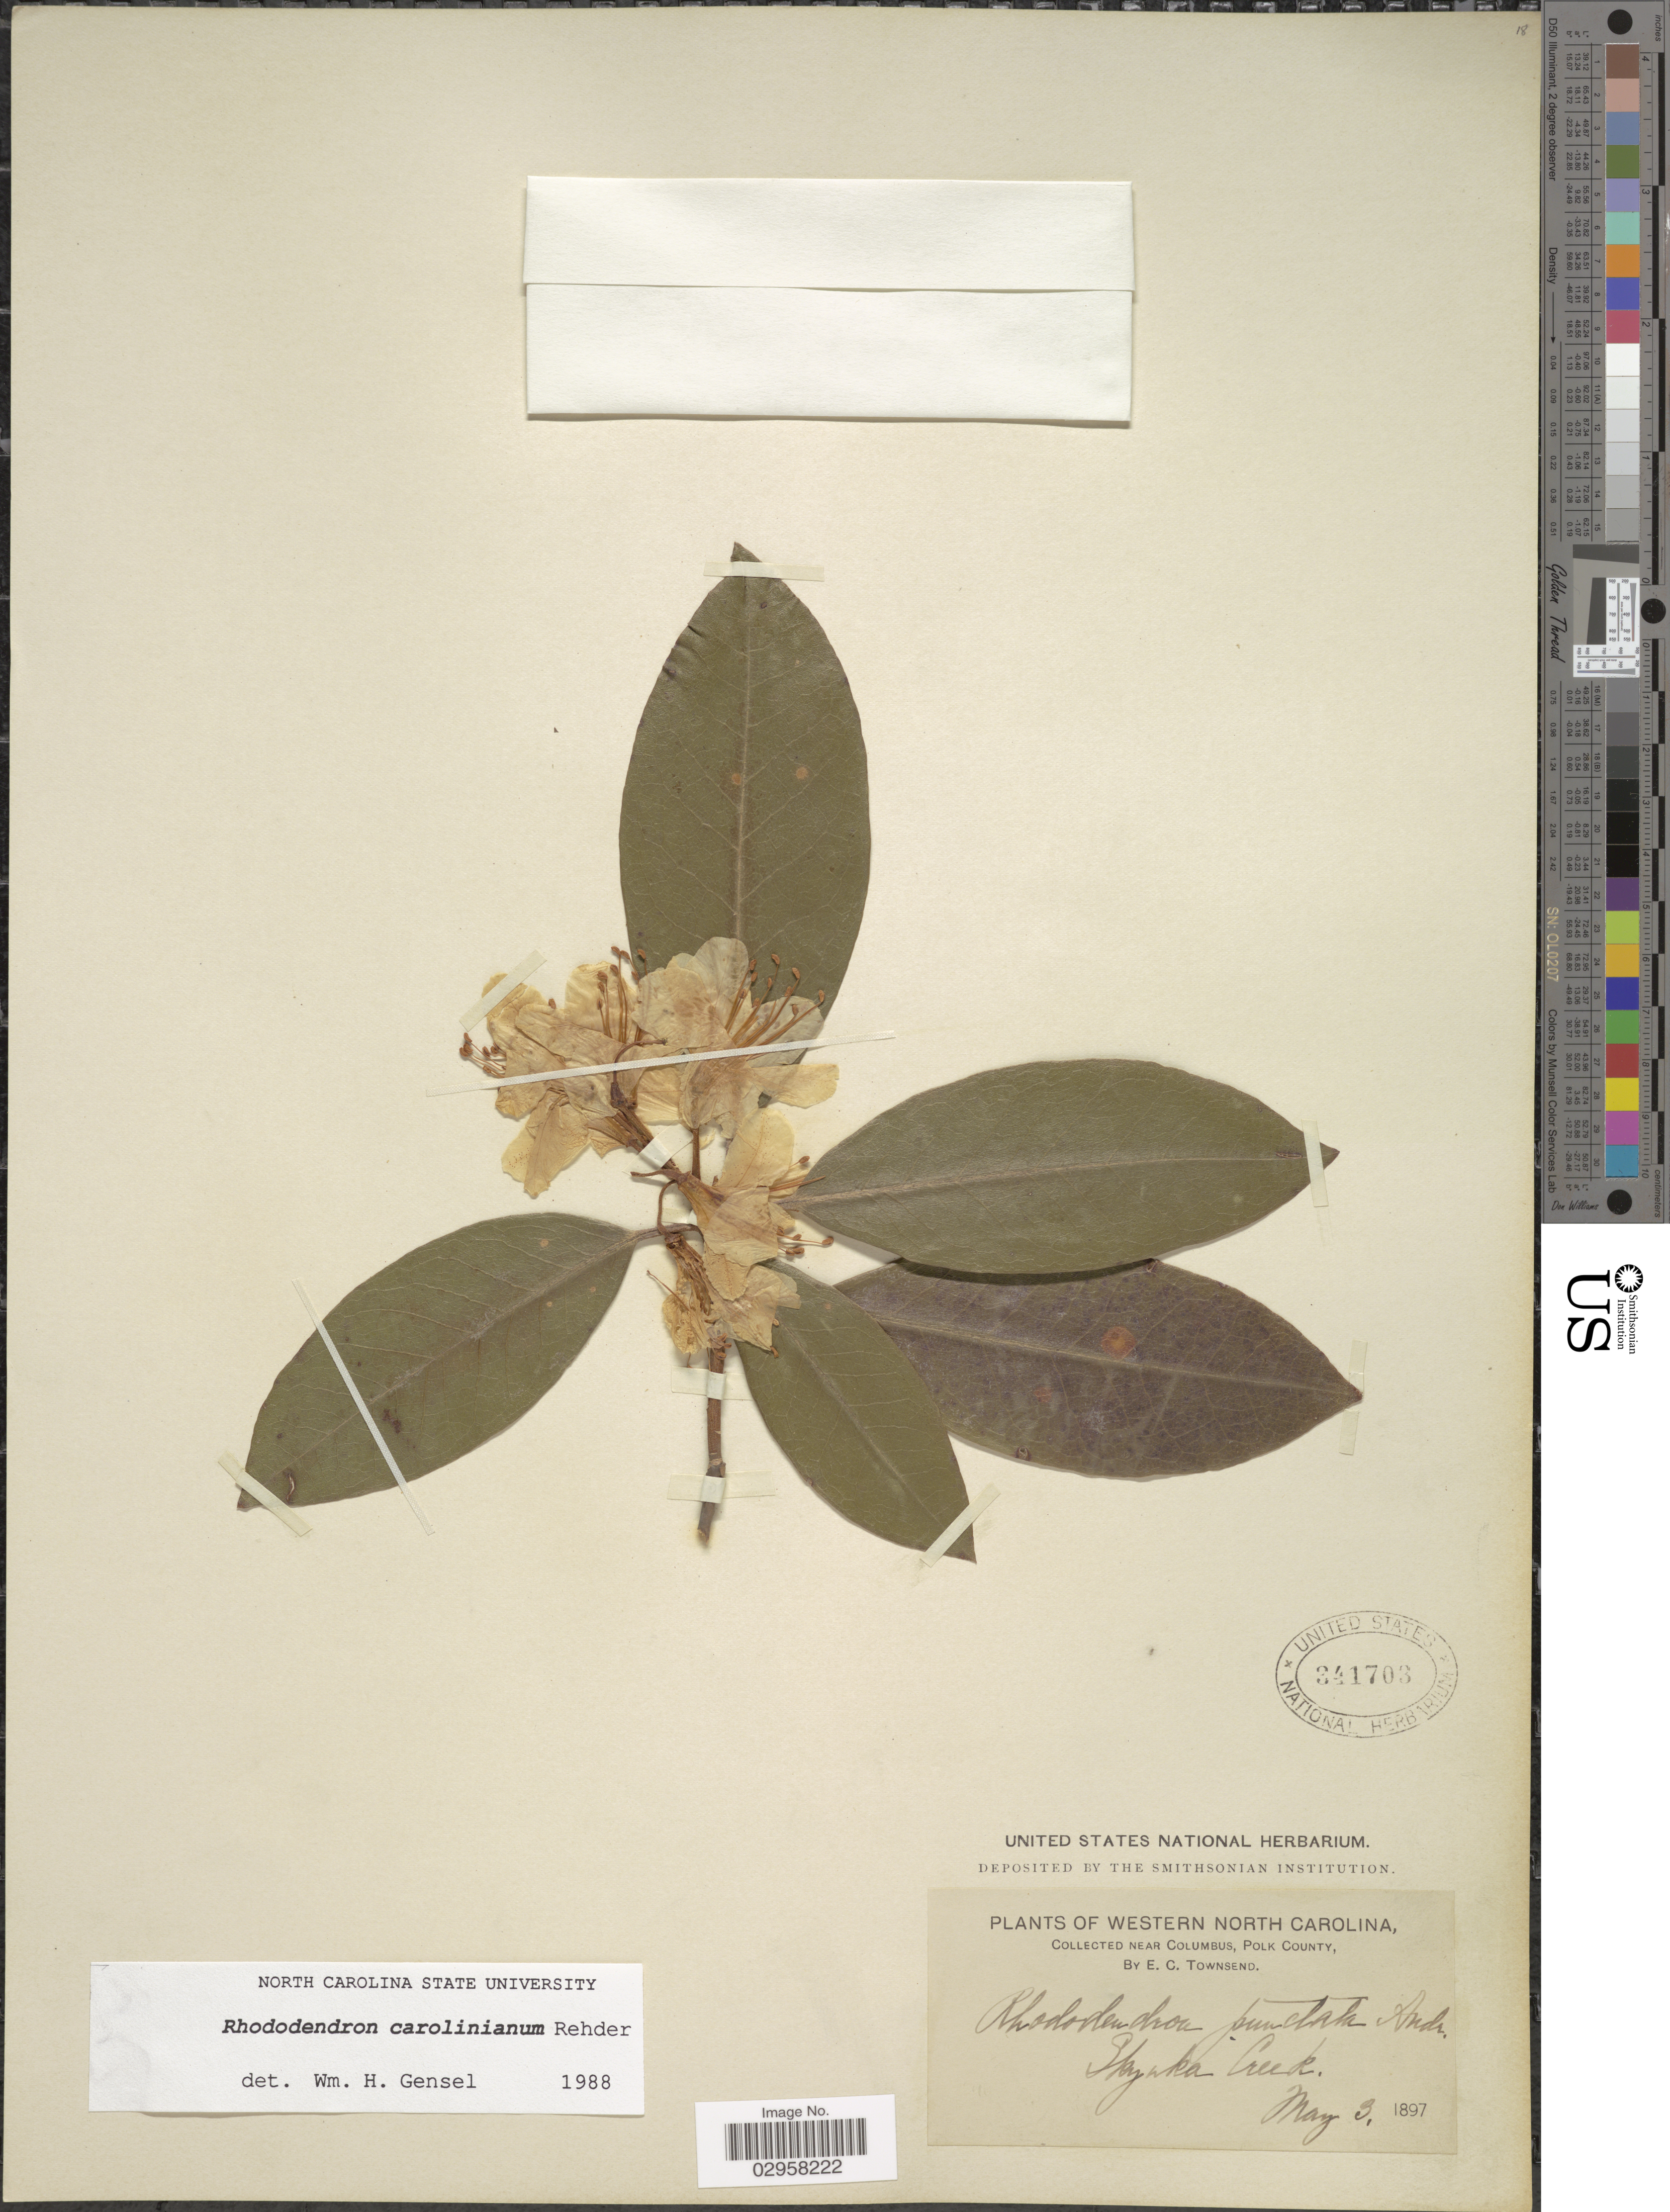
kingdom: Plantae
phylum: Tracheophyta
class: Magnoliopsida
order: Ericales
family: Ericaceae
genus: Rhododendron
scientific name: Rhododendron carolinianum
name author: Rehder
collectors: E. C. Townsend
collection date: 1897-05-03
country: United States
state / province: North Carolina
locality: Western North Carolina. Near Columbus, Polk County. Skyuka Creek.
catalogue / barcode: US 341703